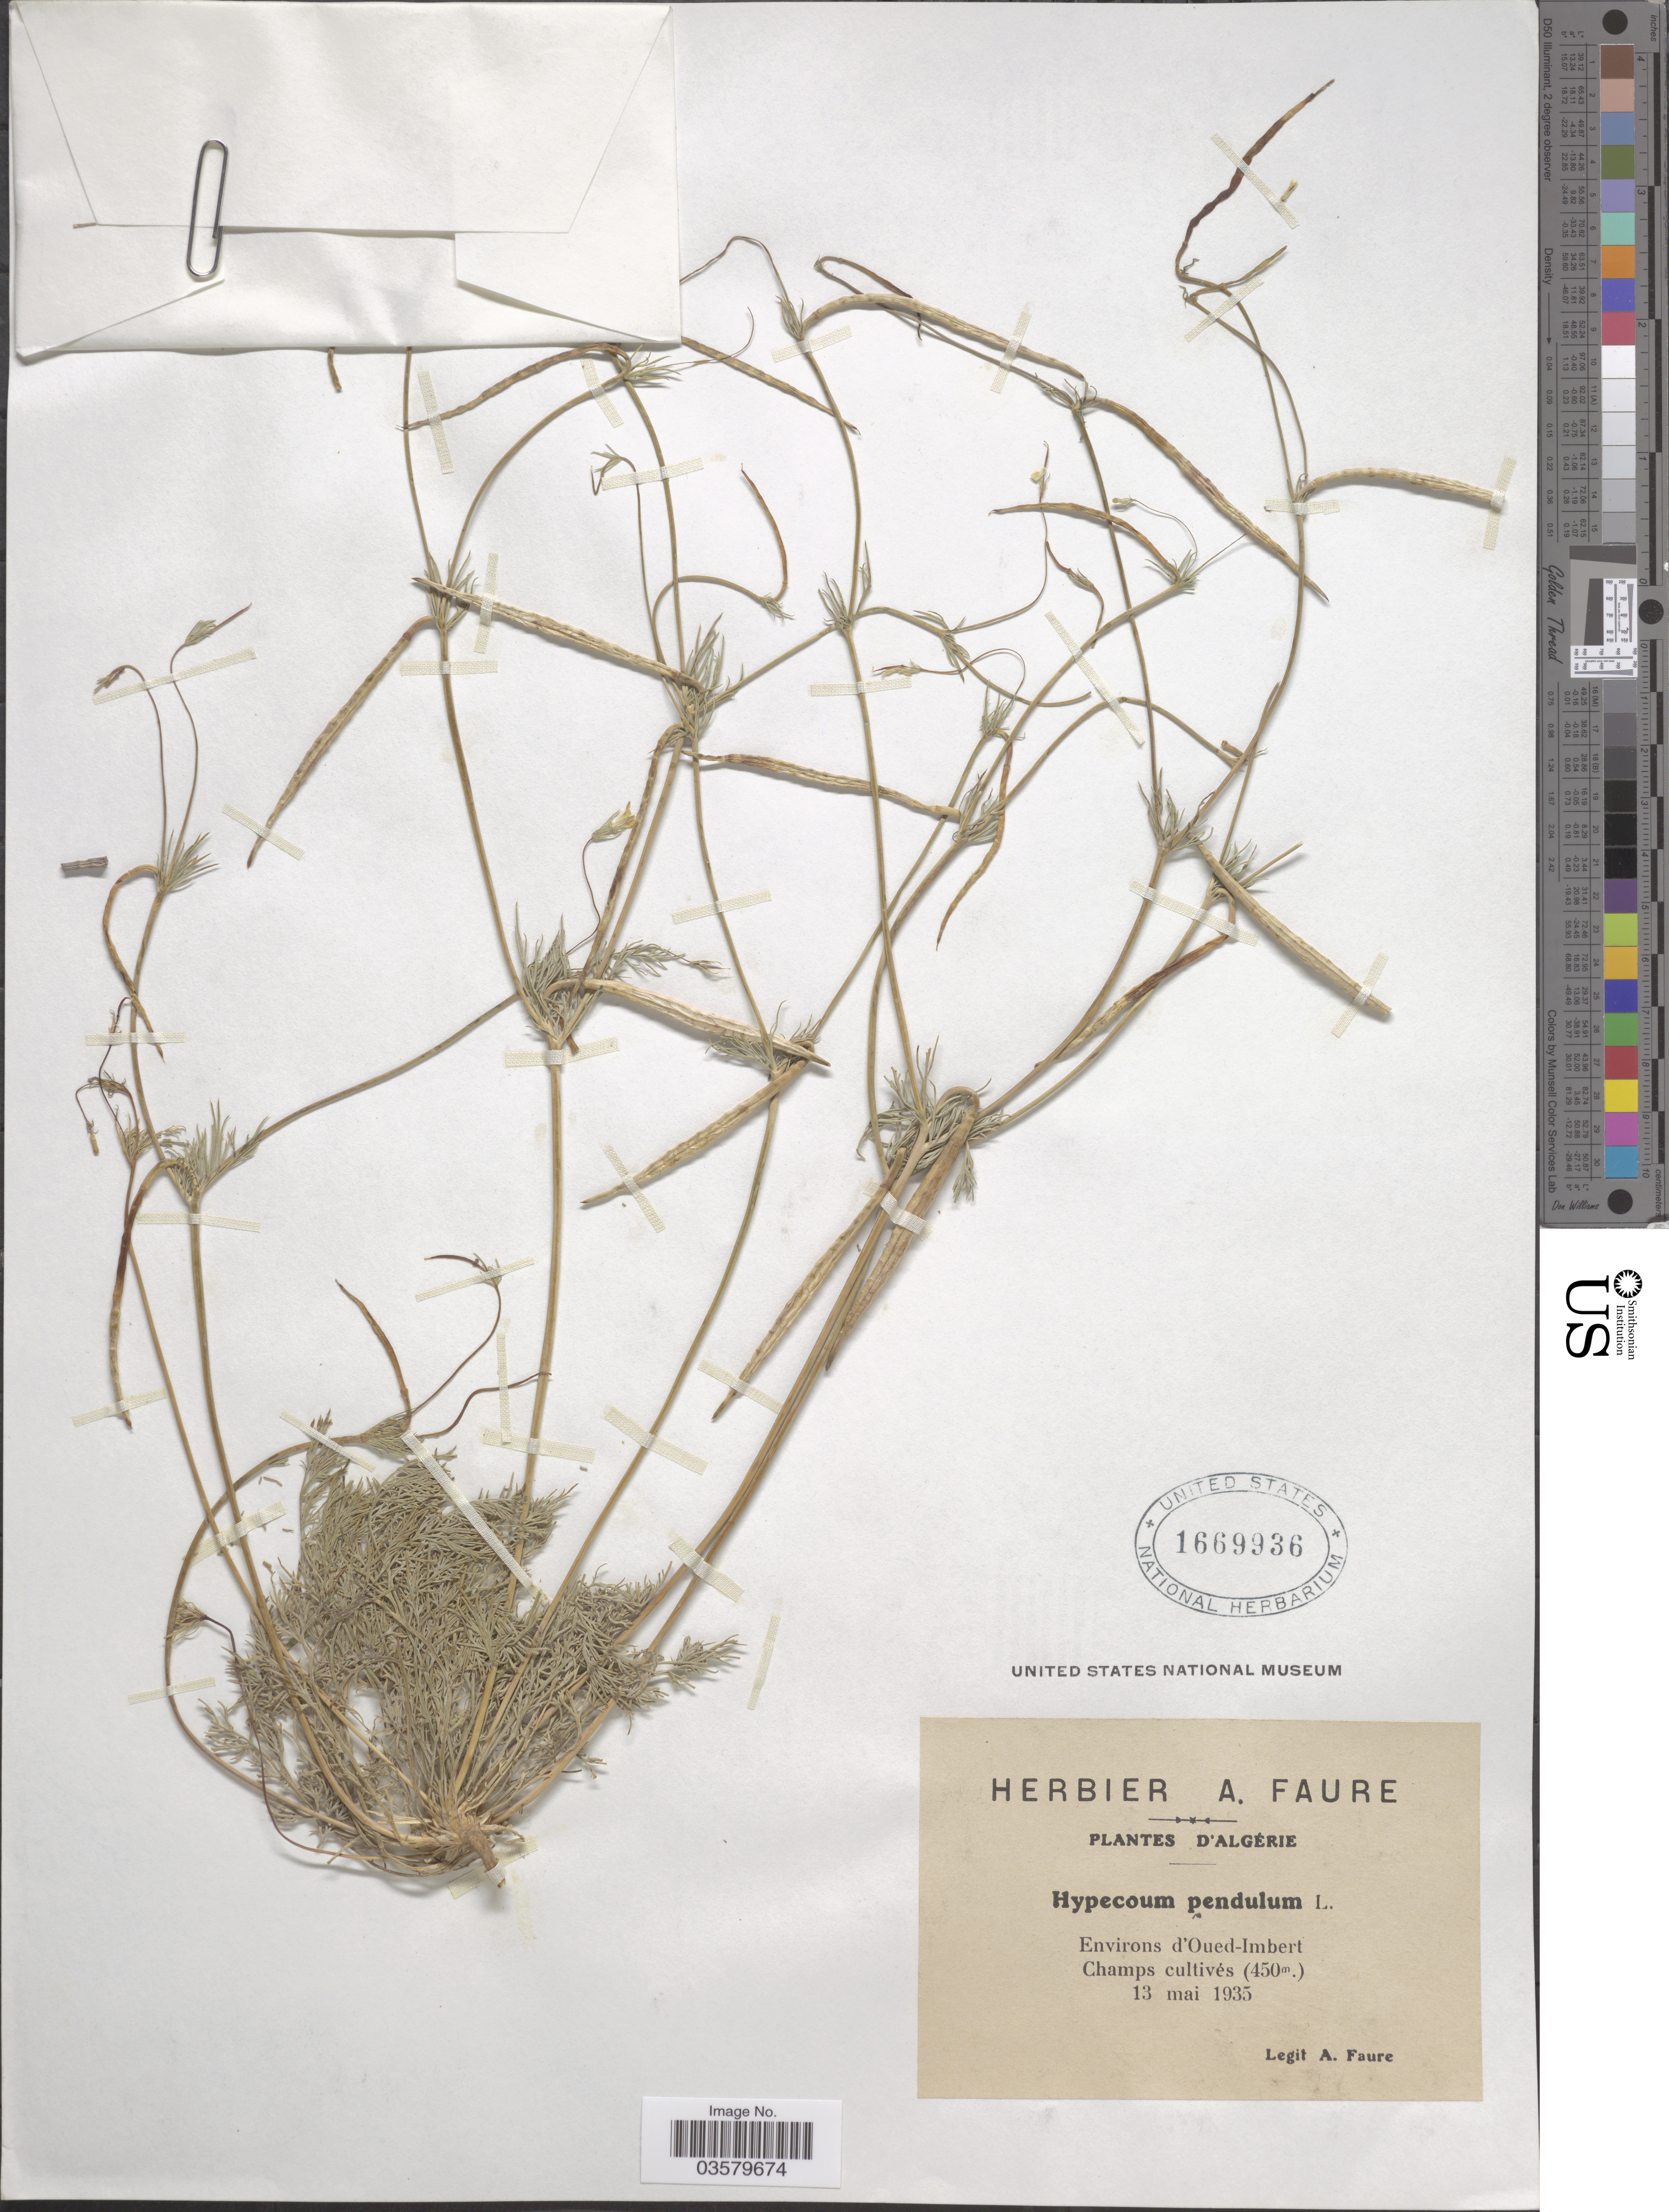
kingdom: Plantae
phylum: Tracheophyta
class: Magnoliopsida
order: Ranunculales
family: Papaveraceae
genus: Hypecoum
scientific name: Hypecoum pendulum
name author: L.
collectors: A. Faure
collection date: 1935-05-13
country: Algeria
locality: Environs d'Oued-Imbert.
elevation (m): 450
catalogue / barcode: US 1669936